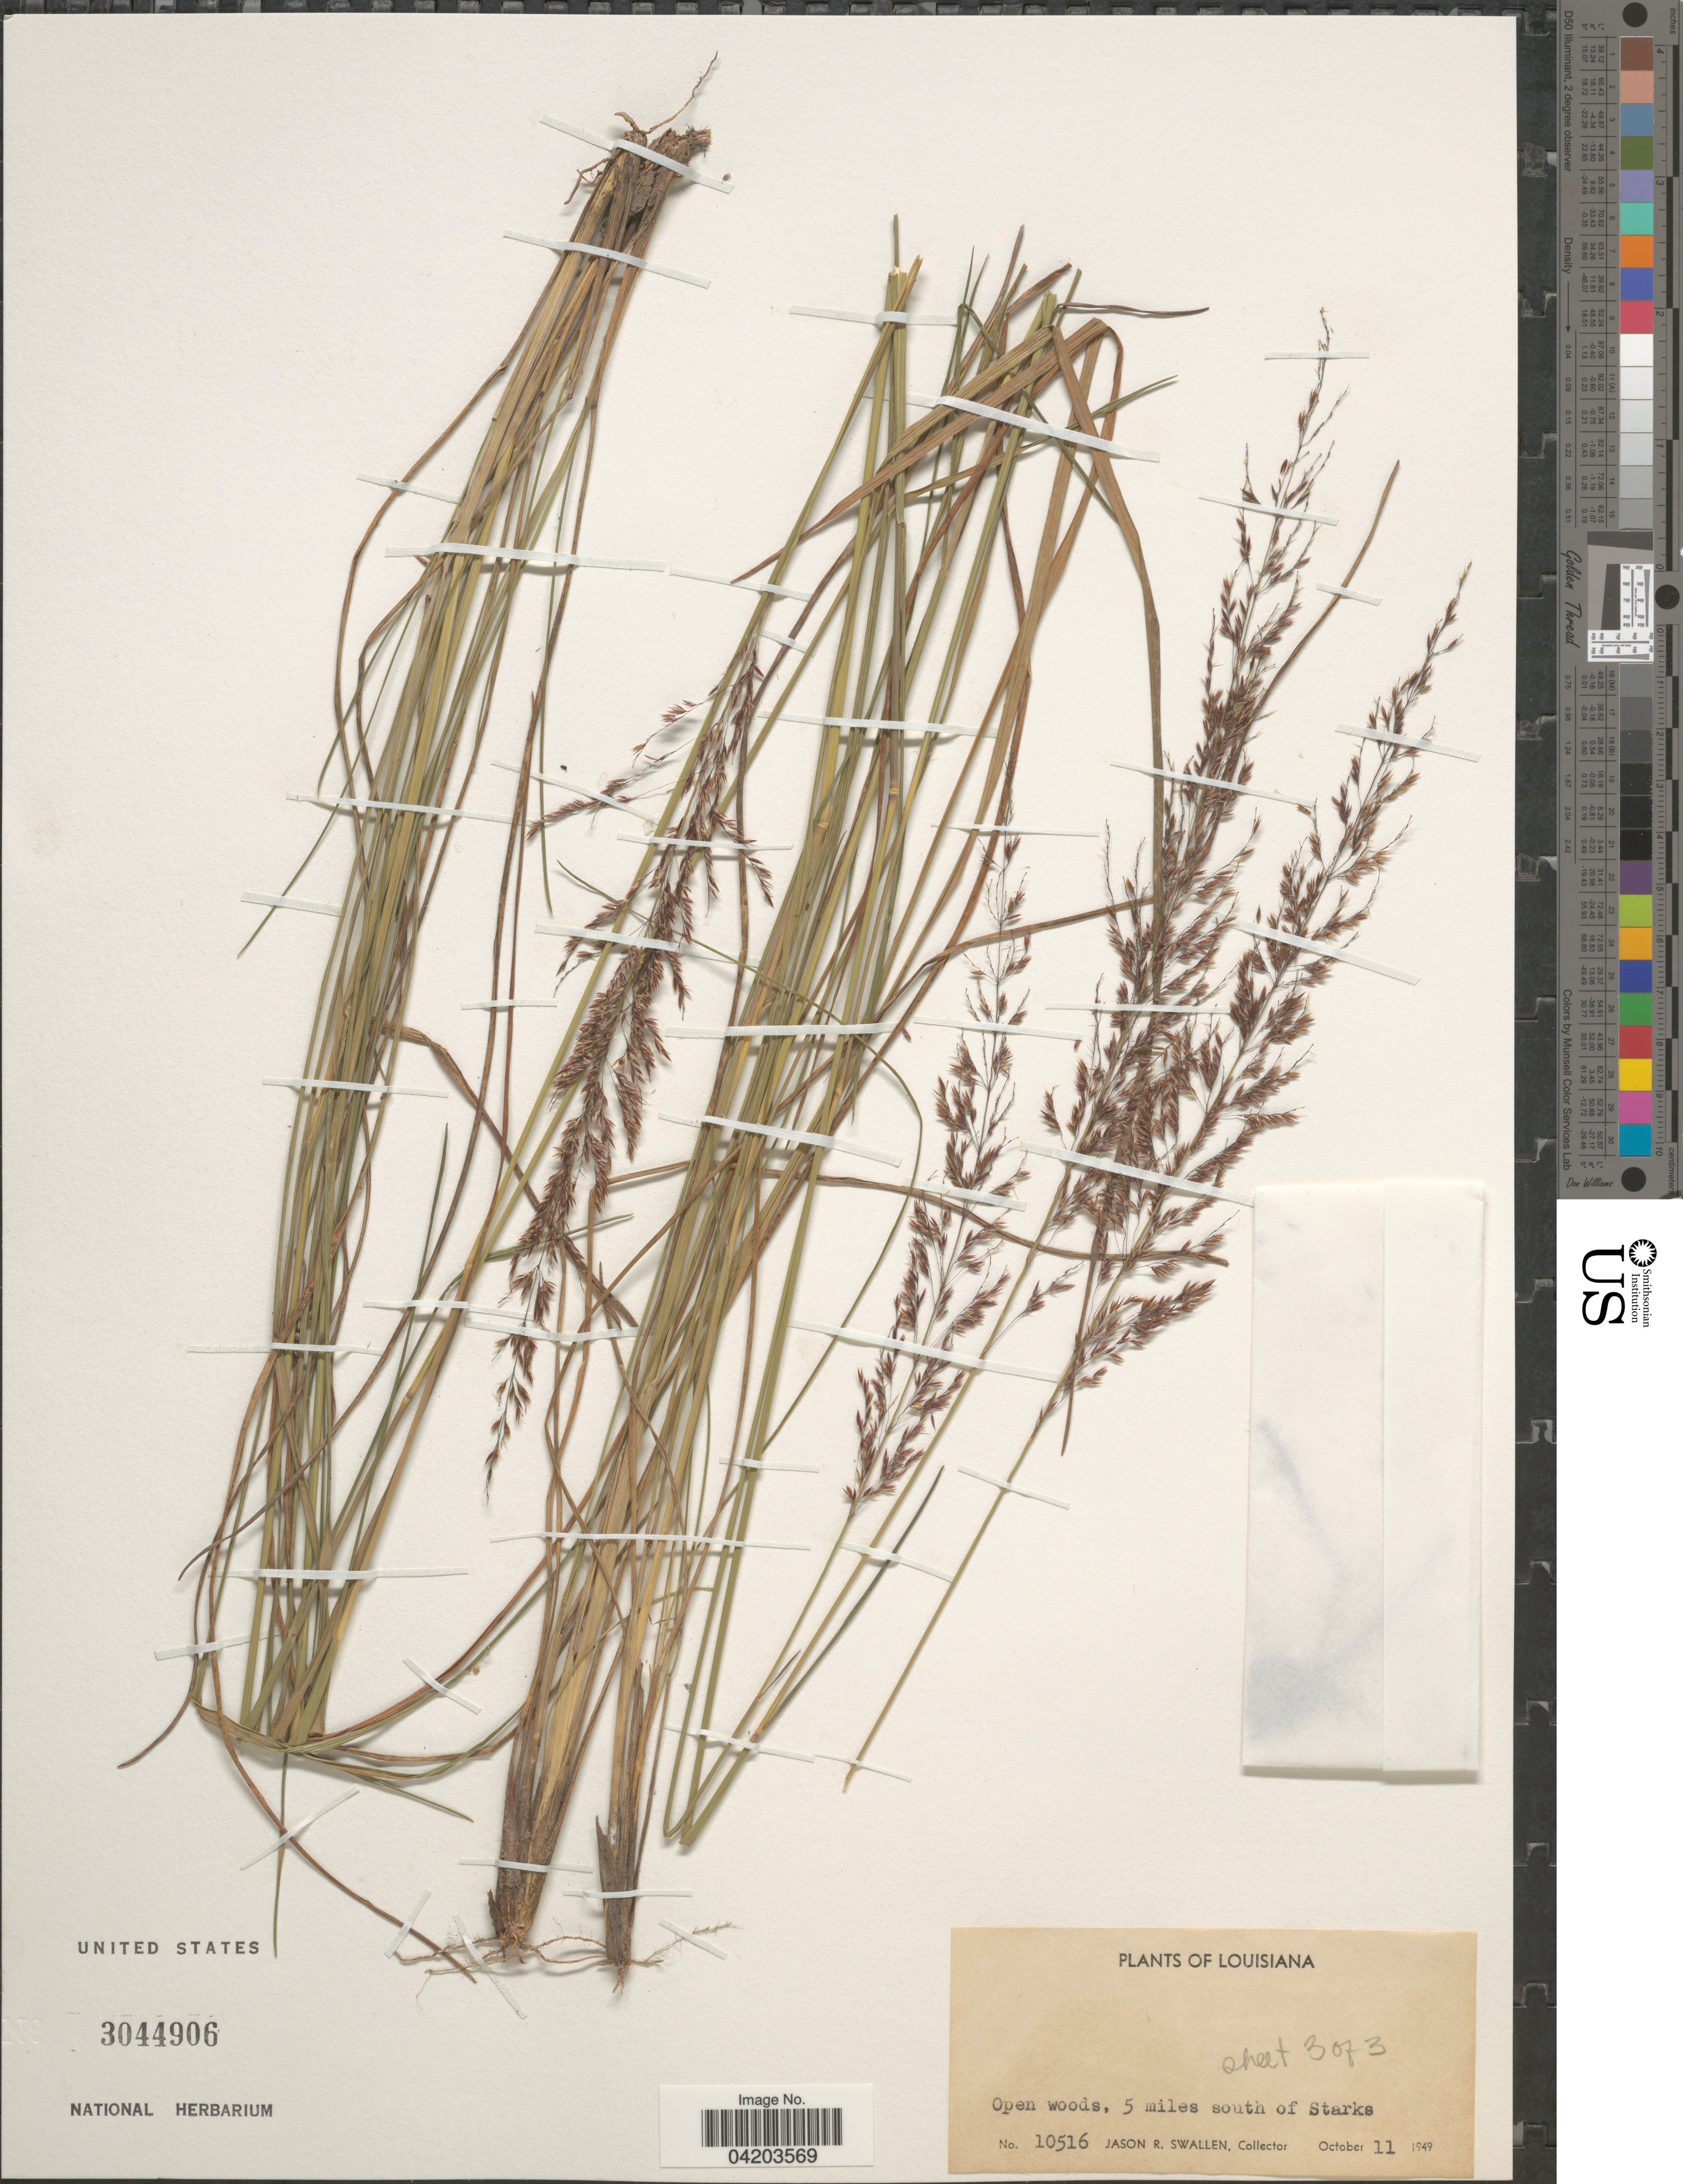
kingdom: Plantae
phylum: Tracheophyta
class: Liliopsida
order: Poales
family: Poaceae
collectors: J. R. Swallen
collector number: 10516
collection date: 1949-10-11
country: United States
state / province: Louisiana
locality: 5 miles south of Starks.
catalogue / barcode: US 3044906